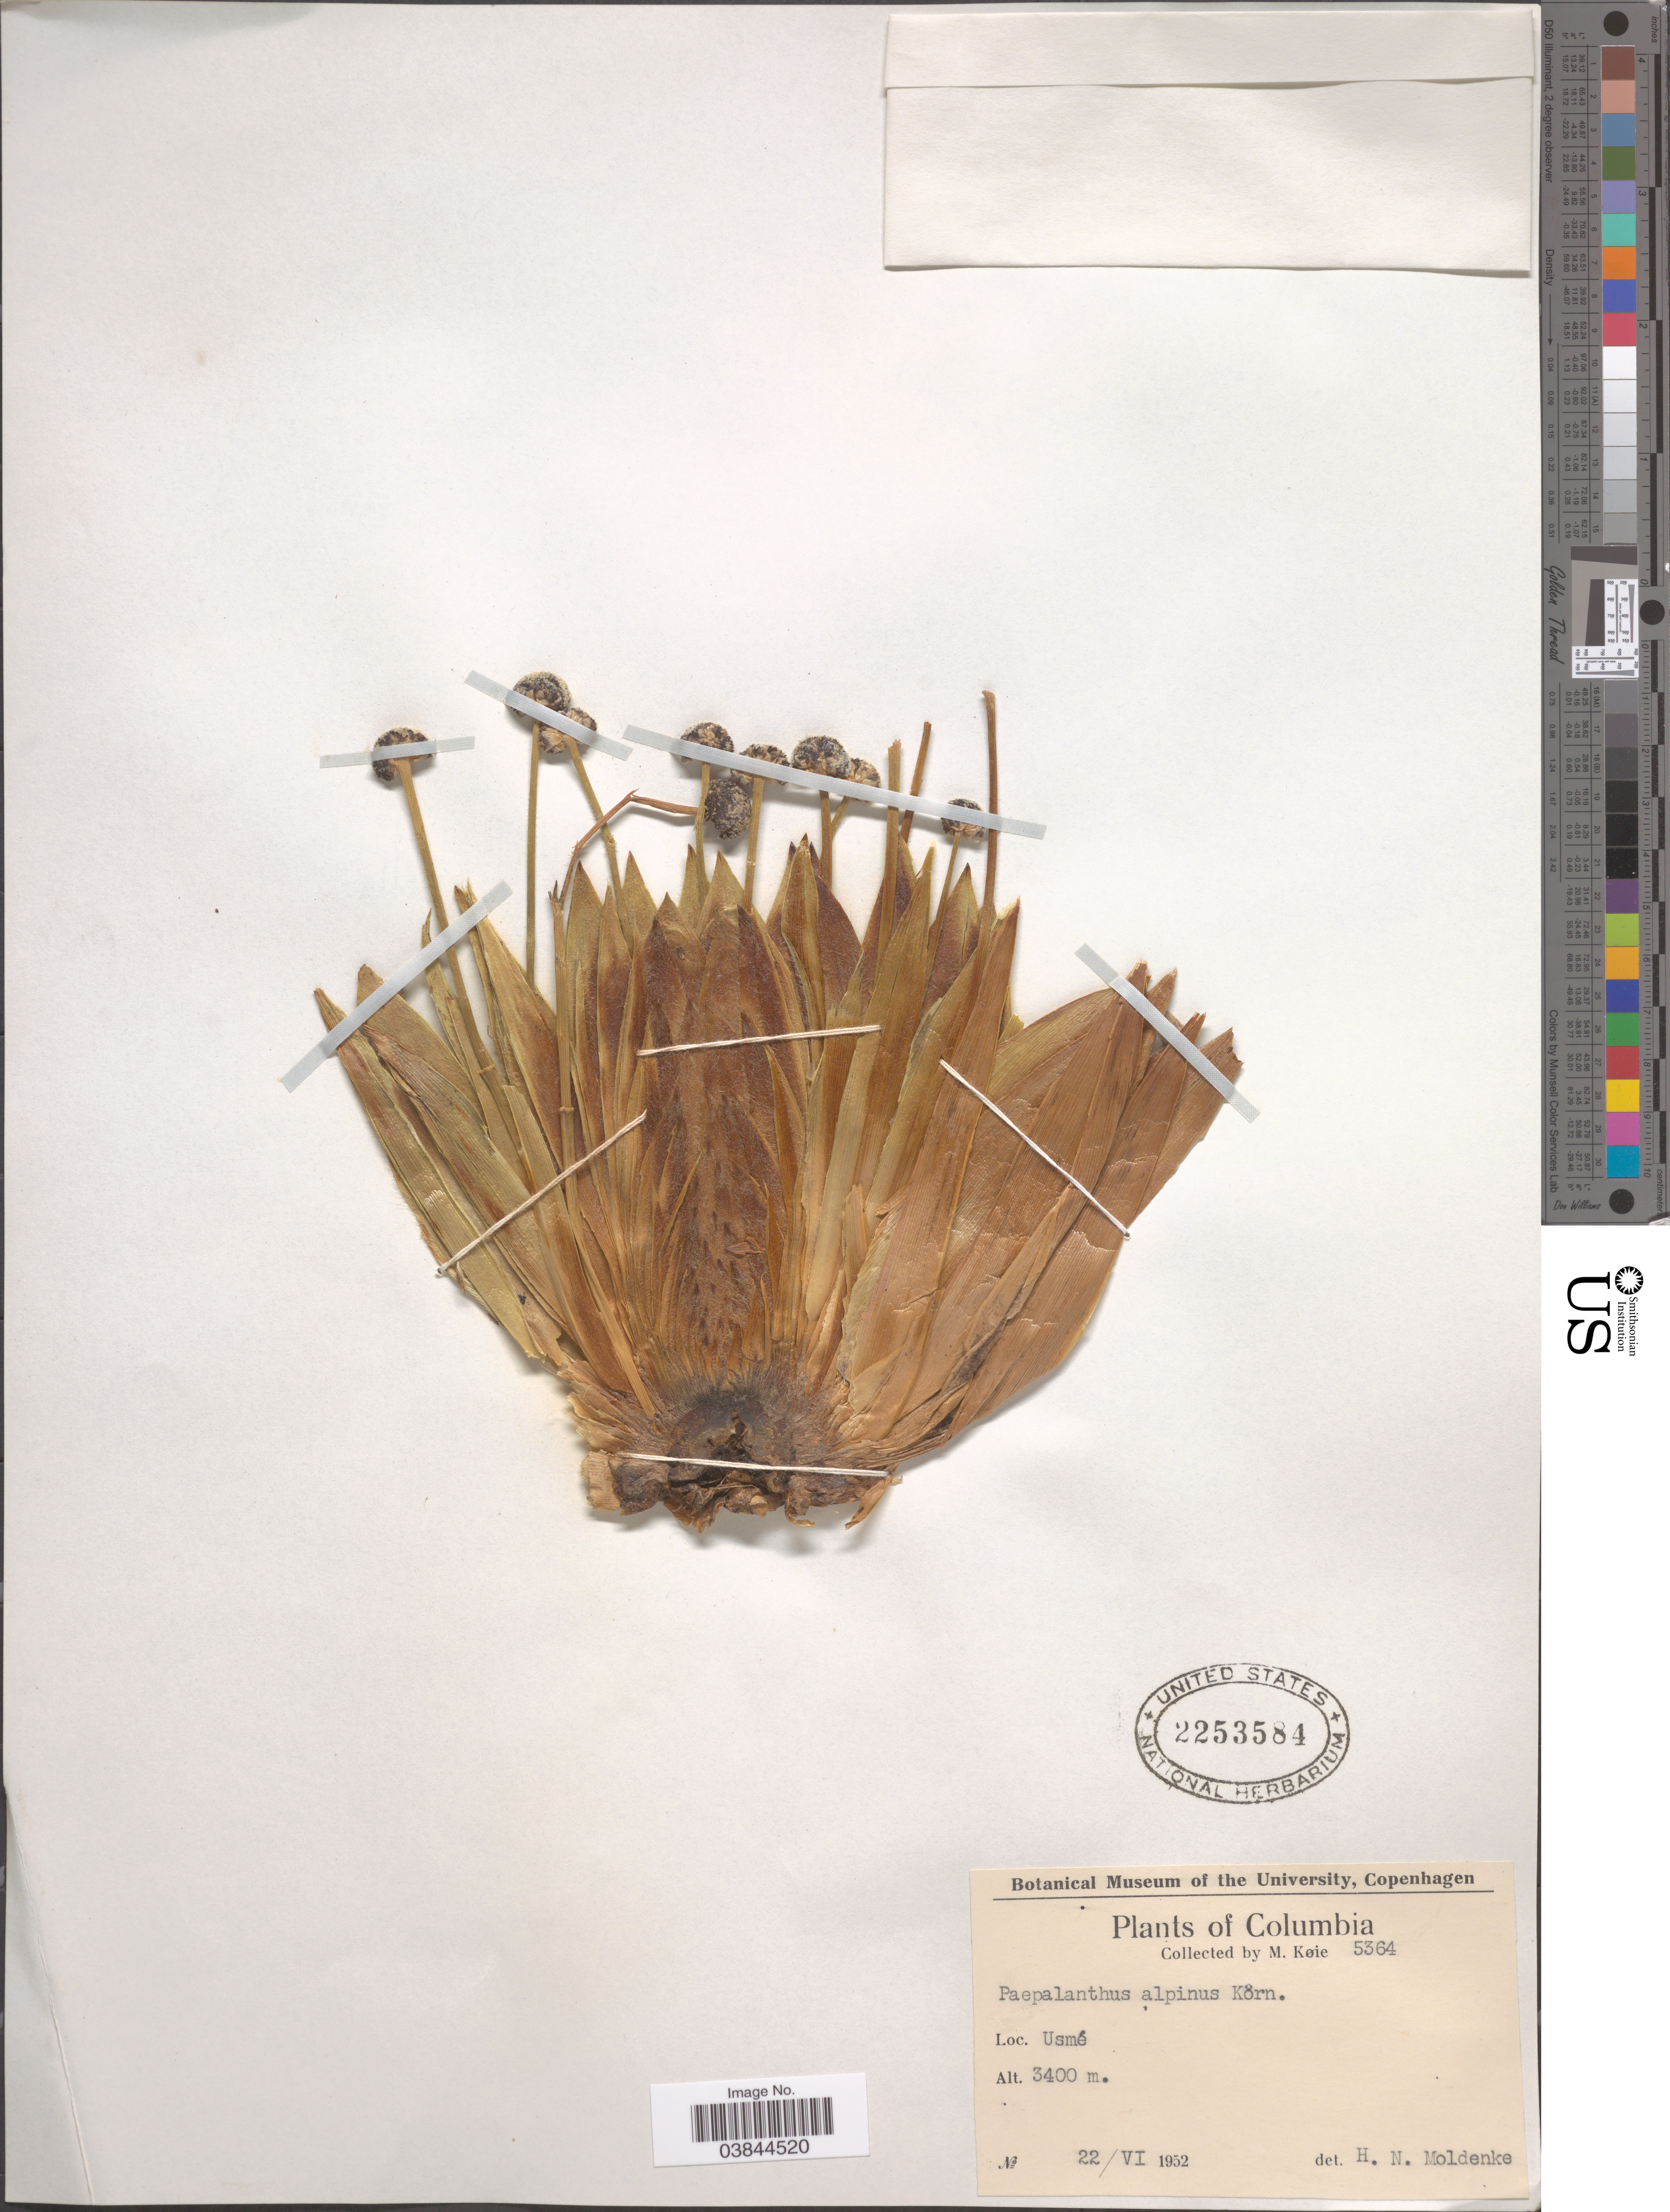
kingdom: Plantae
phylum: Tracheophyta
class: Liliopsida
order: Poales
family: Eriocaulaceae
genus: Paepalanthus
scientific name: Paepalanthus alpinus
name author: Körn.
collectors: M. Köie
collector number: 5364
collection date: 1952-06-22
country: Colombia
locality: Usmé.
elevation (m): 3400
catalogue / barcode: US 2253584